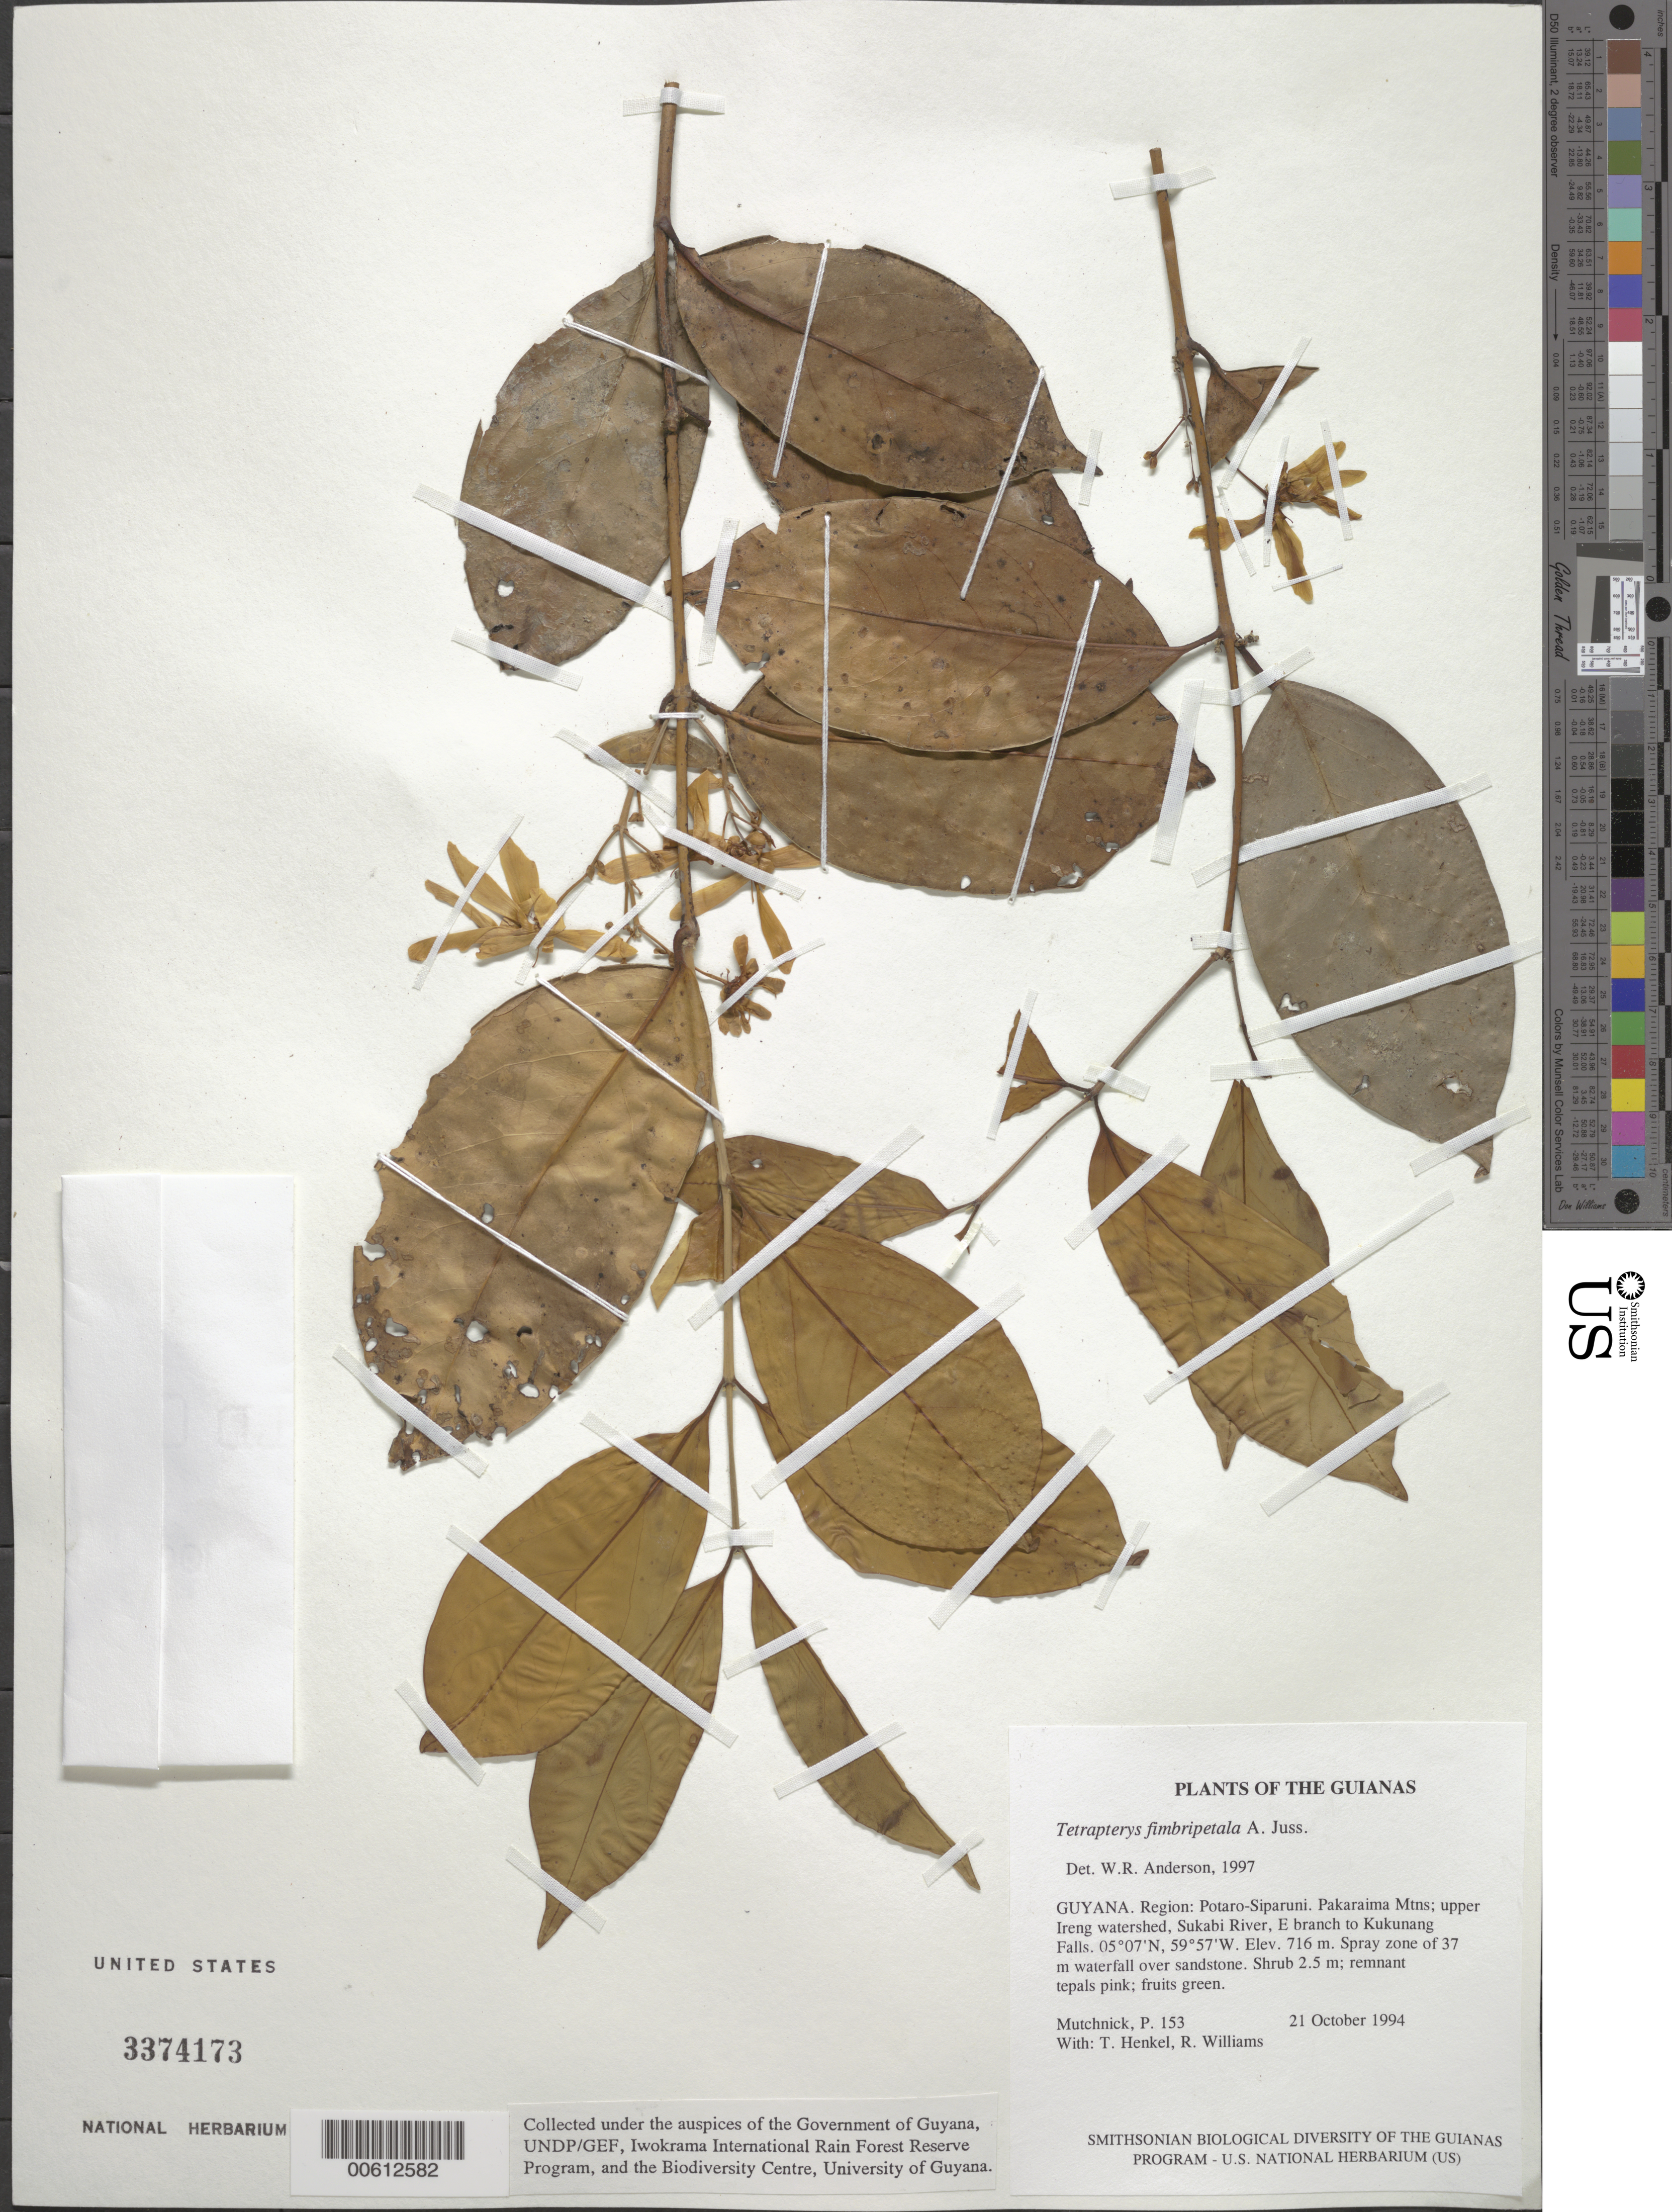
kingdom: Plantae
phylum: Tracheophyta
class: Magnoliopsida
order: Malpighiales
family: Malpighiaceae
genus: Glicophyllum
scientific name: Glicophyllum fimbripetalum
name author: (A. Juss.) R.F. Almeida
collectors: P. Mutchnick, T. Henkel & R. Williams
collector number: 153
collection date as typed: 21 October 1994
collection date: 1994-10-21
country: Guyana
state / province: Potaro-Siparuni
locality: Pakaraima Mtns; upper Ireng watershed, Sukabi River, E branch to Kukunang Falls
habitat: Spray zone of 37 m waterfall over sandstone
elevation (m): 716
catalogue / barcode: US 3374173